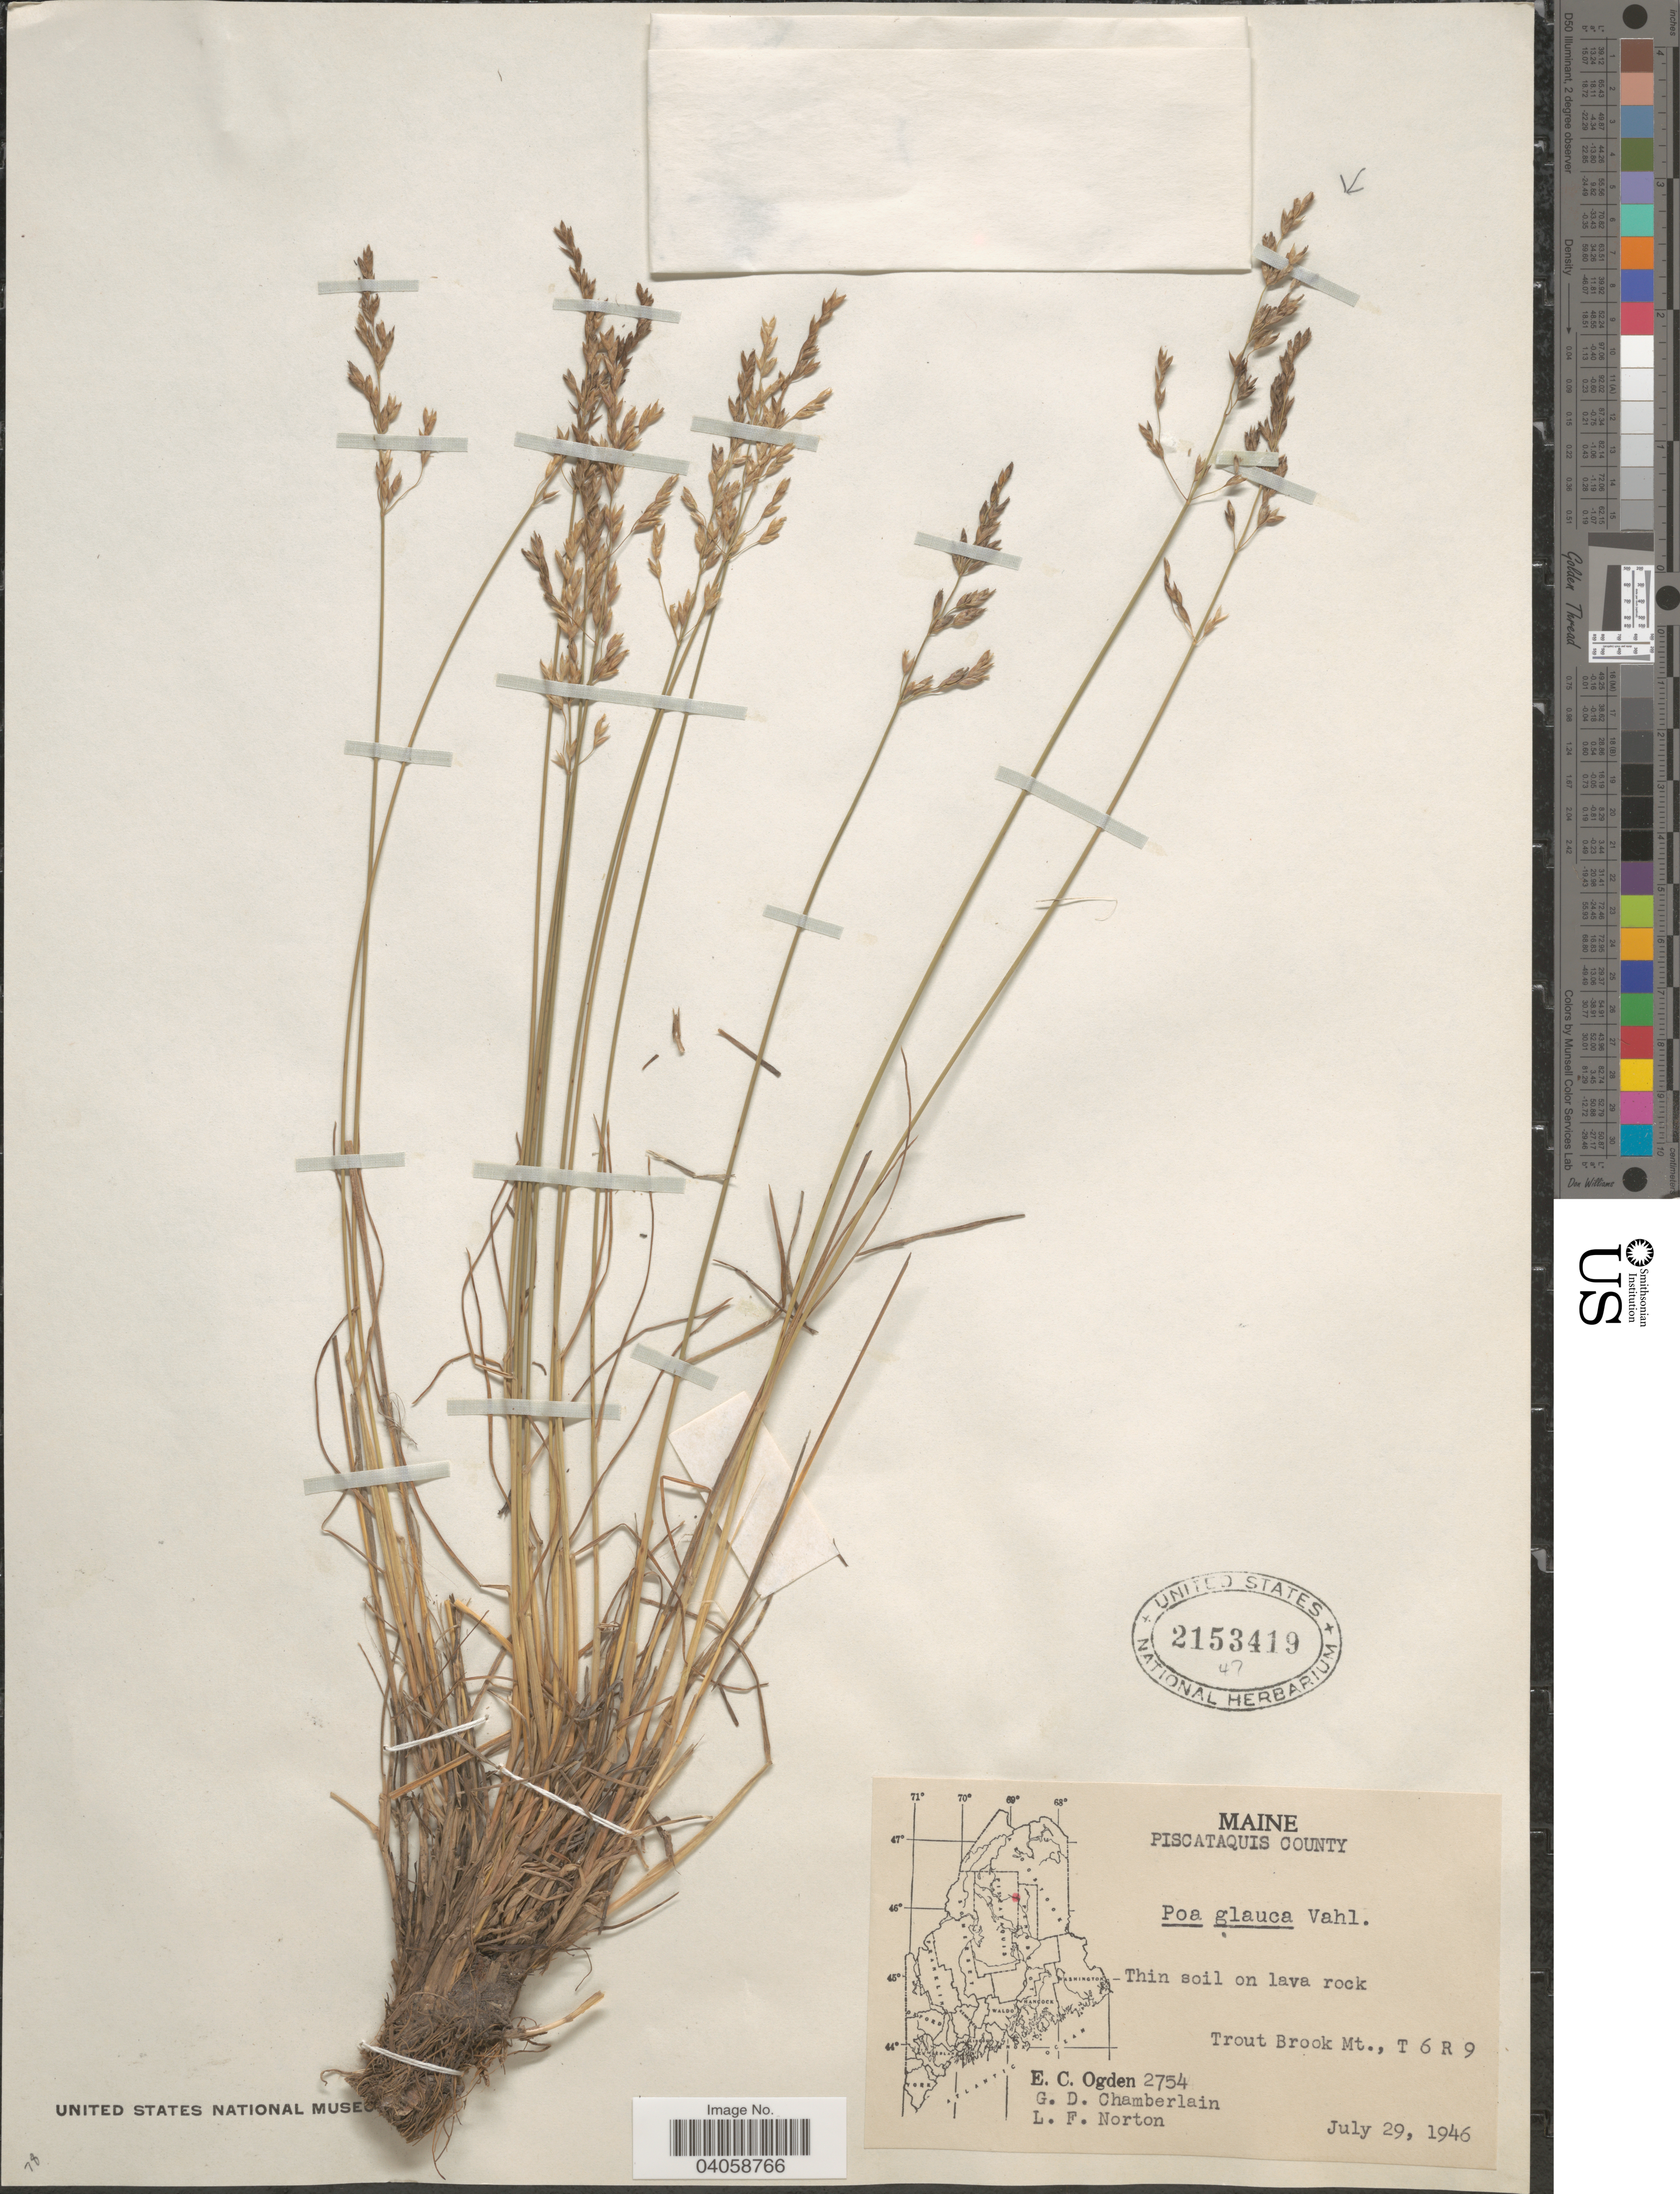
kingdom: Plantae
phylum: Tracheophyta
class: Liliopsida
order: Poales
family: Poaceae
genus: Poa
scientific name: Poa glauca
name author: Vahl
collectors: E. Ogden, G. D. Chamberlain & L. Norton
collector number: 2754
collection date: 1946-07-29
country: United States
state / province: Maine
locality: Piscataquis County. Trout Brook Mt., T 6 R 9.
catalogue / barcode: US 2153419